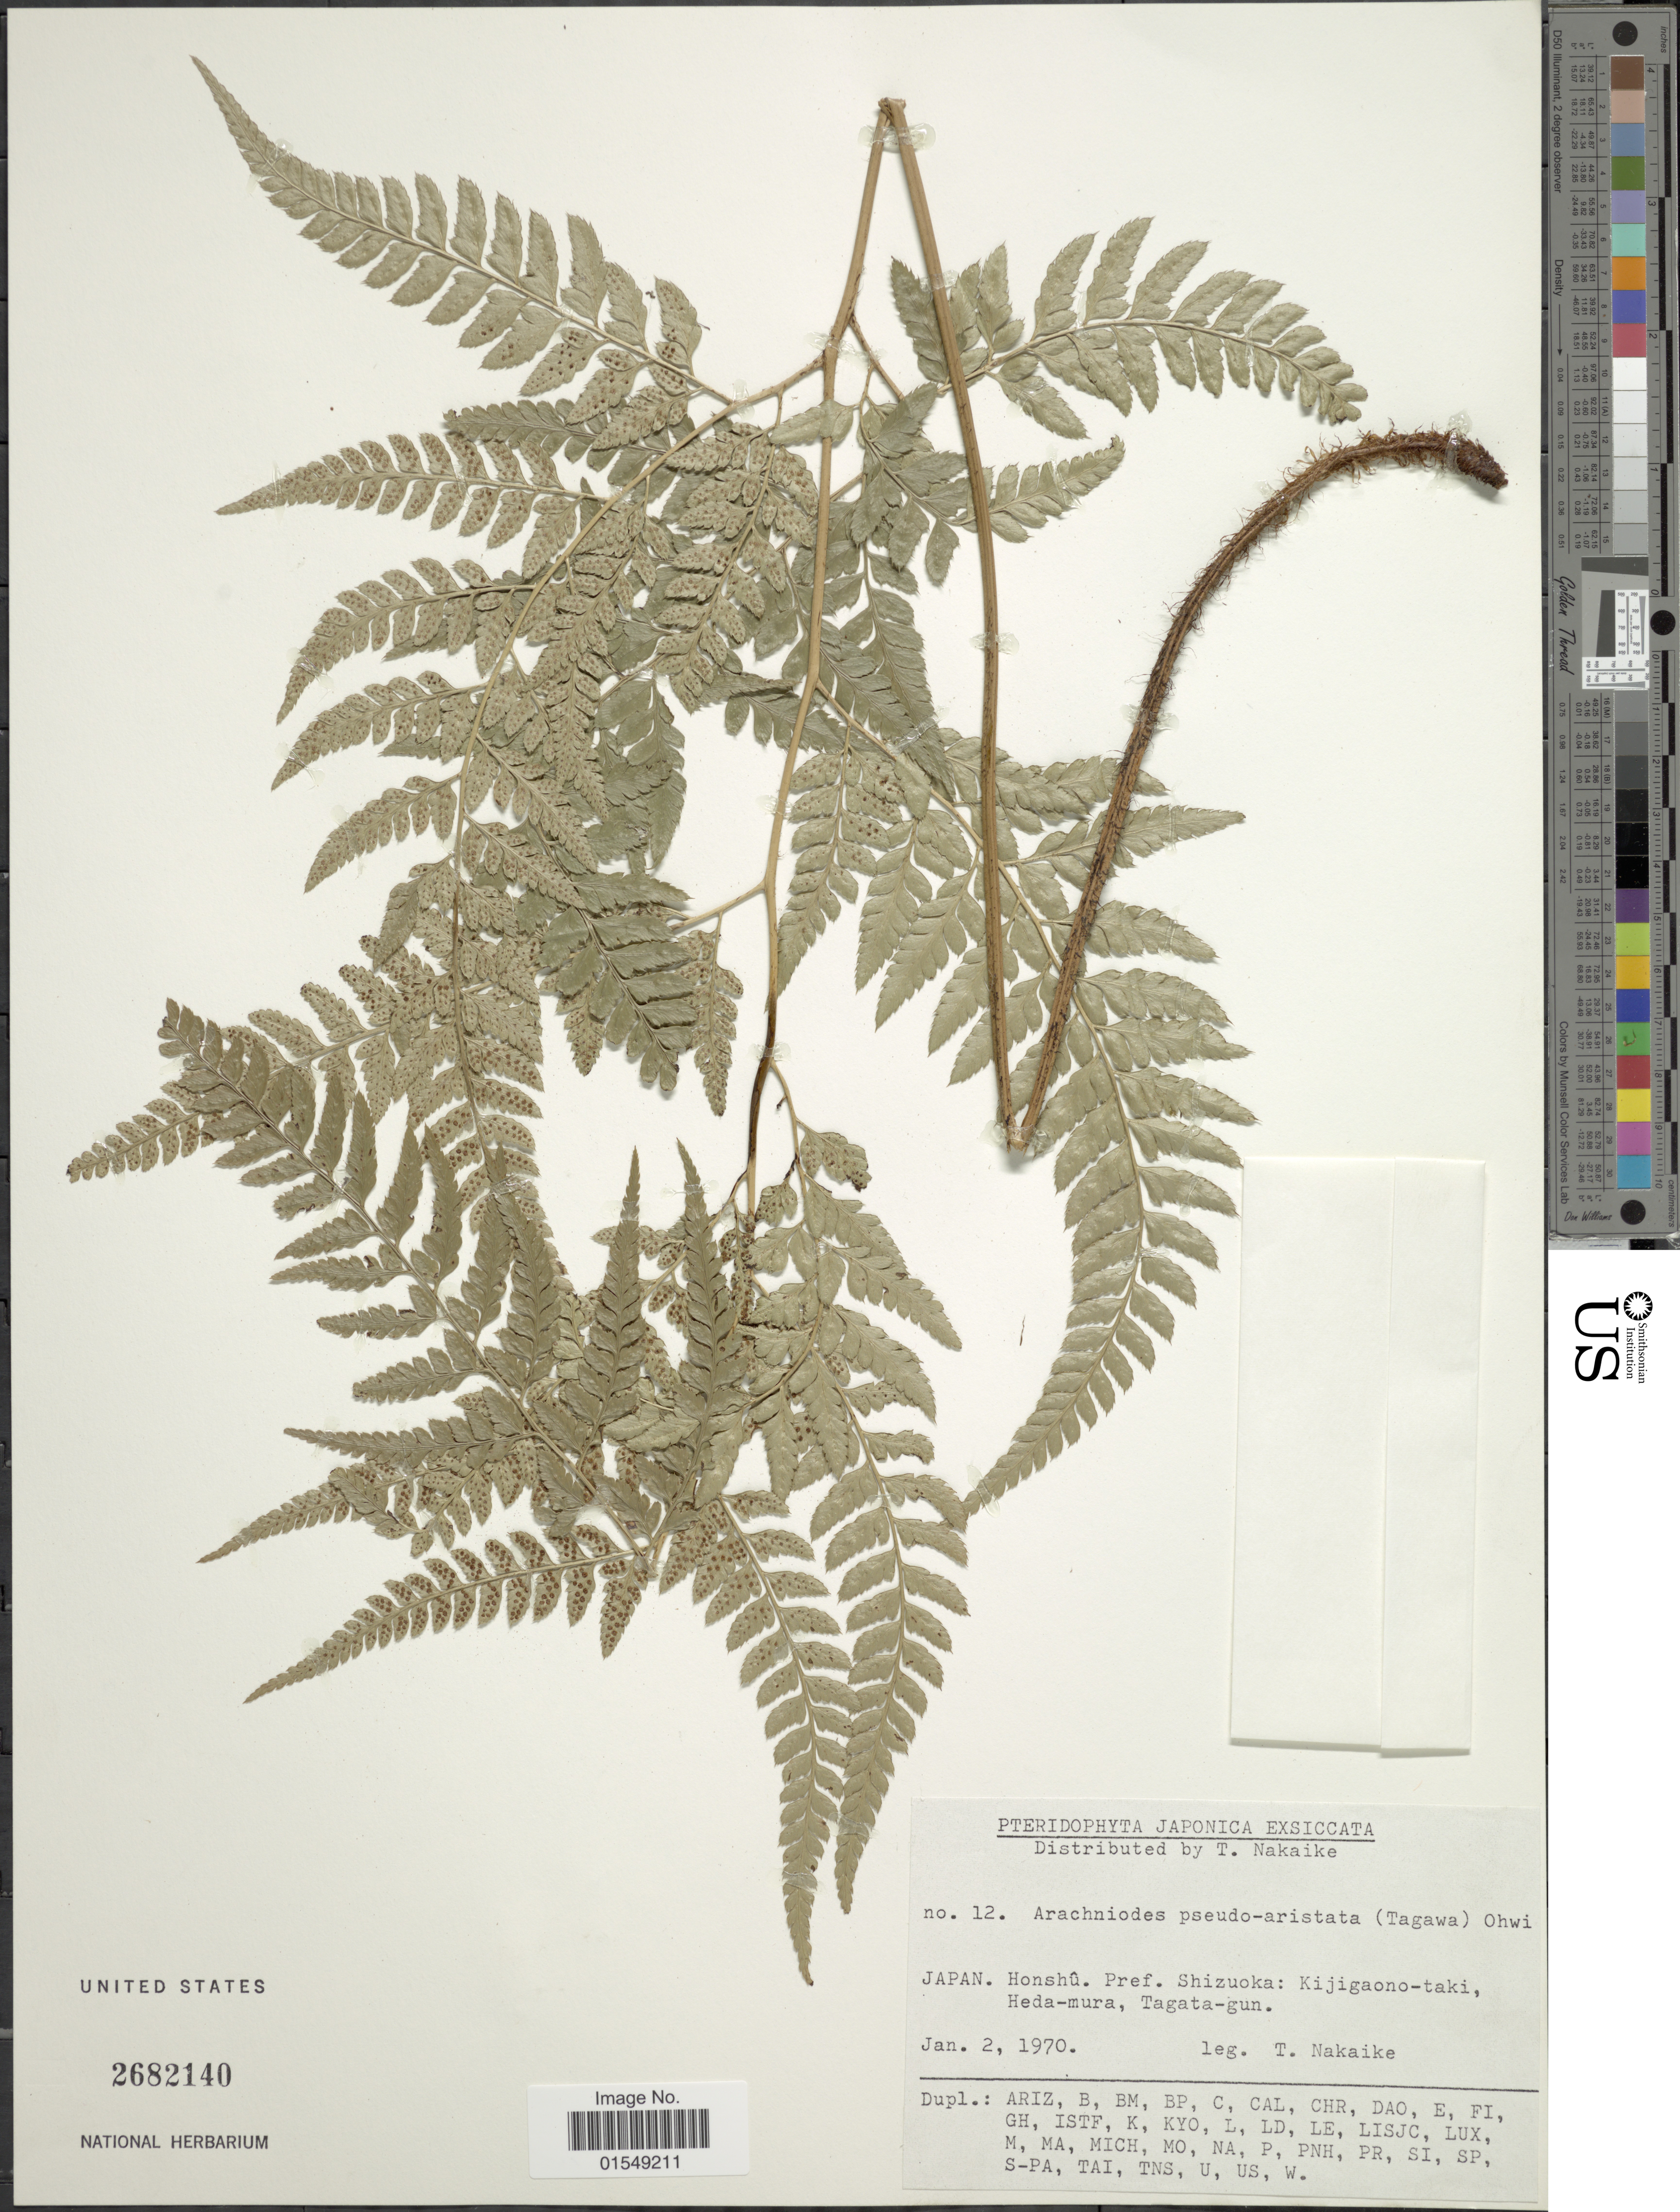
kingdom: Plantae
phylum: Tracheophyta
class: Polypodiopsida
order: Polypodiales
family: Dryopteridaceae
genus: Arachniodes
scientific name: Arachniodes pseudoaristata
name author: (Tagawa) Ohwi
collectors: T. Nakaike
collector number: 12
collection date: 1970-01-02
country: Japan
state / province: Sizuoka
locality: Japonica, Japan. Honshu. Pref. Shizuoka: Kijigaono-taki, Heda-mura, Tagata-gun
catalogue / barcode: US 2682140